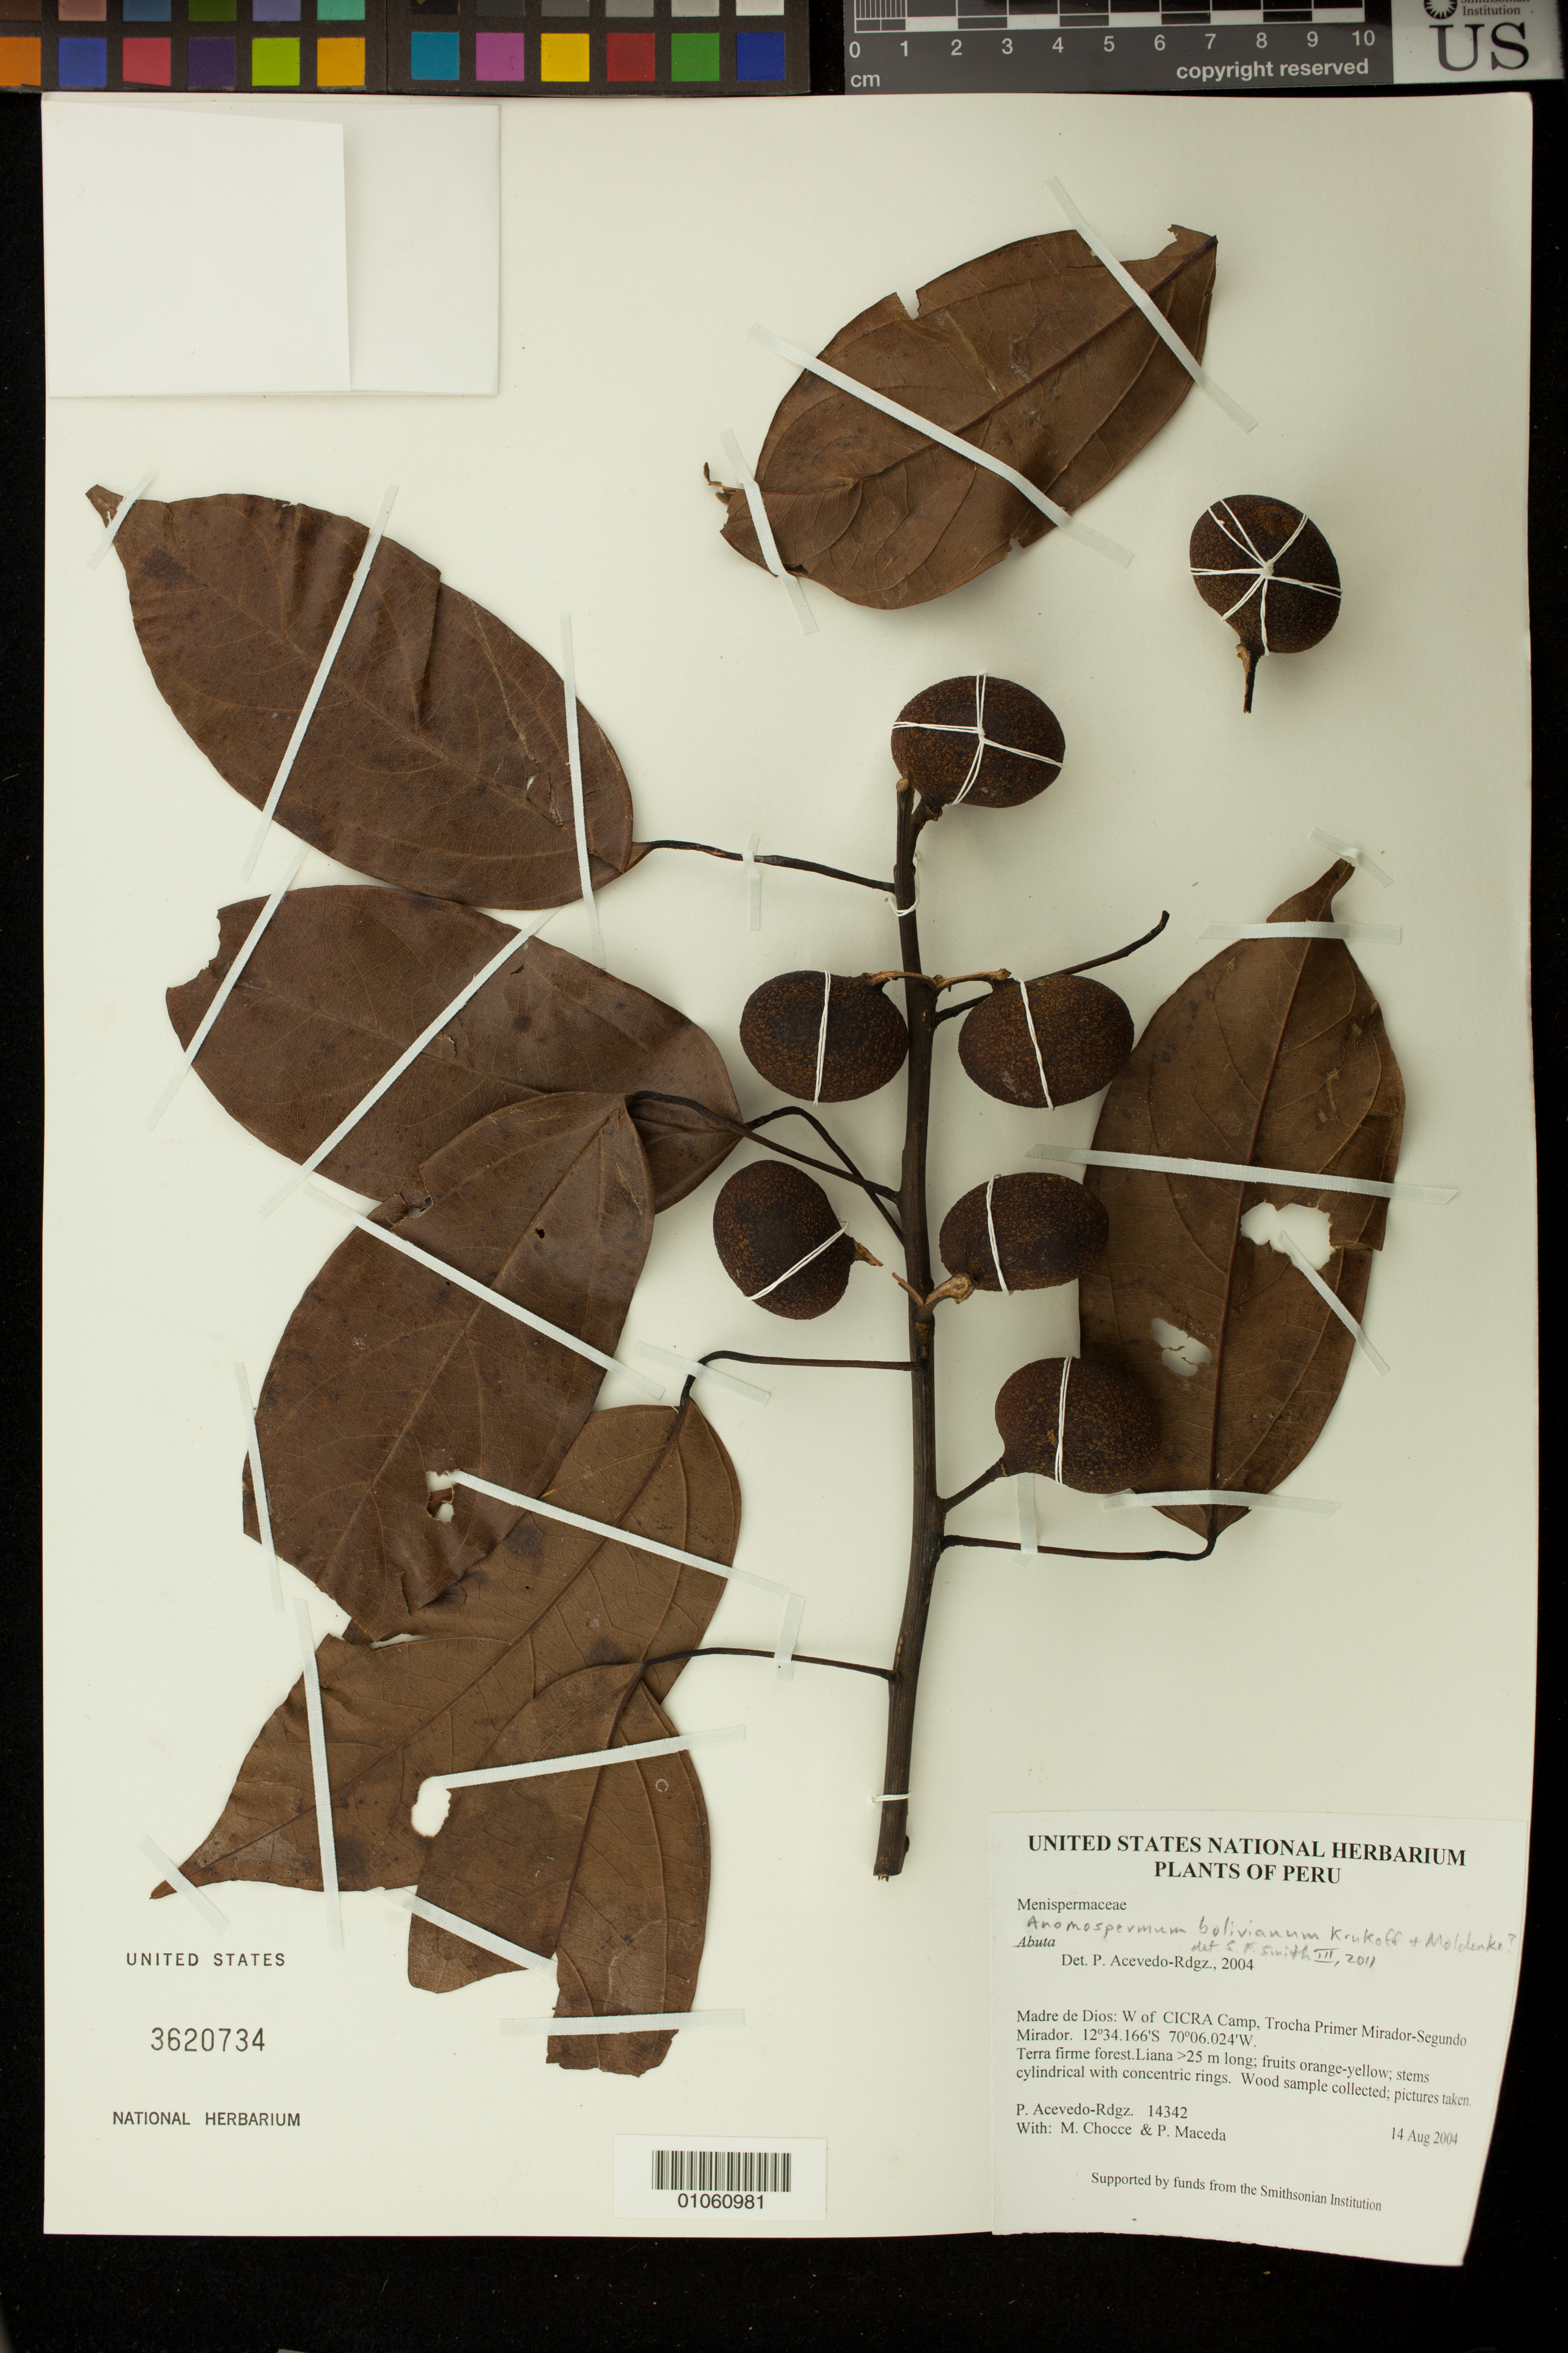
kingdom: Plantae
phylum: Tracheophyta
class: Magnoliopsida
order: Ranunculales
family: Menispermaceae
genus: Anomospermum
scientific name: Anomospermum sp.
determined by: Ortíz, R.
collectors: P. Acevedo-Rodr., M. Chocce & P. Maceda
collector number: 14342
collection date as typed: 14 Aug 2004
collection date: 2004-08-14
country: Peru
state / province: Madre de Dios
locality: Madre de Dios: W of CICRA Camp, Trocha Primer Mirador-Segundo Mirador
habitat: Terra firme forest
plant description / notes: K, MO, NY, P, B, US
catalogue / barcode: US 3620734